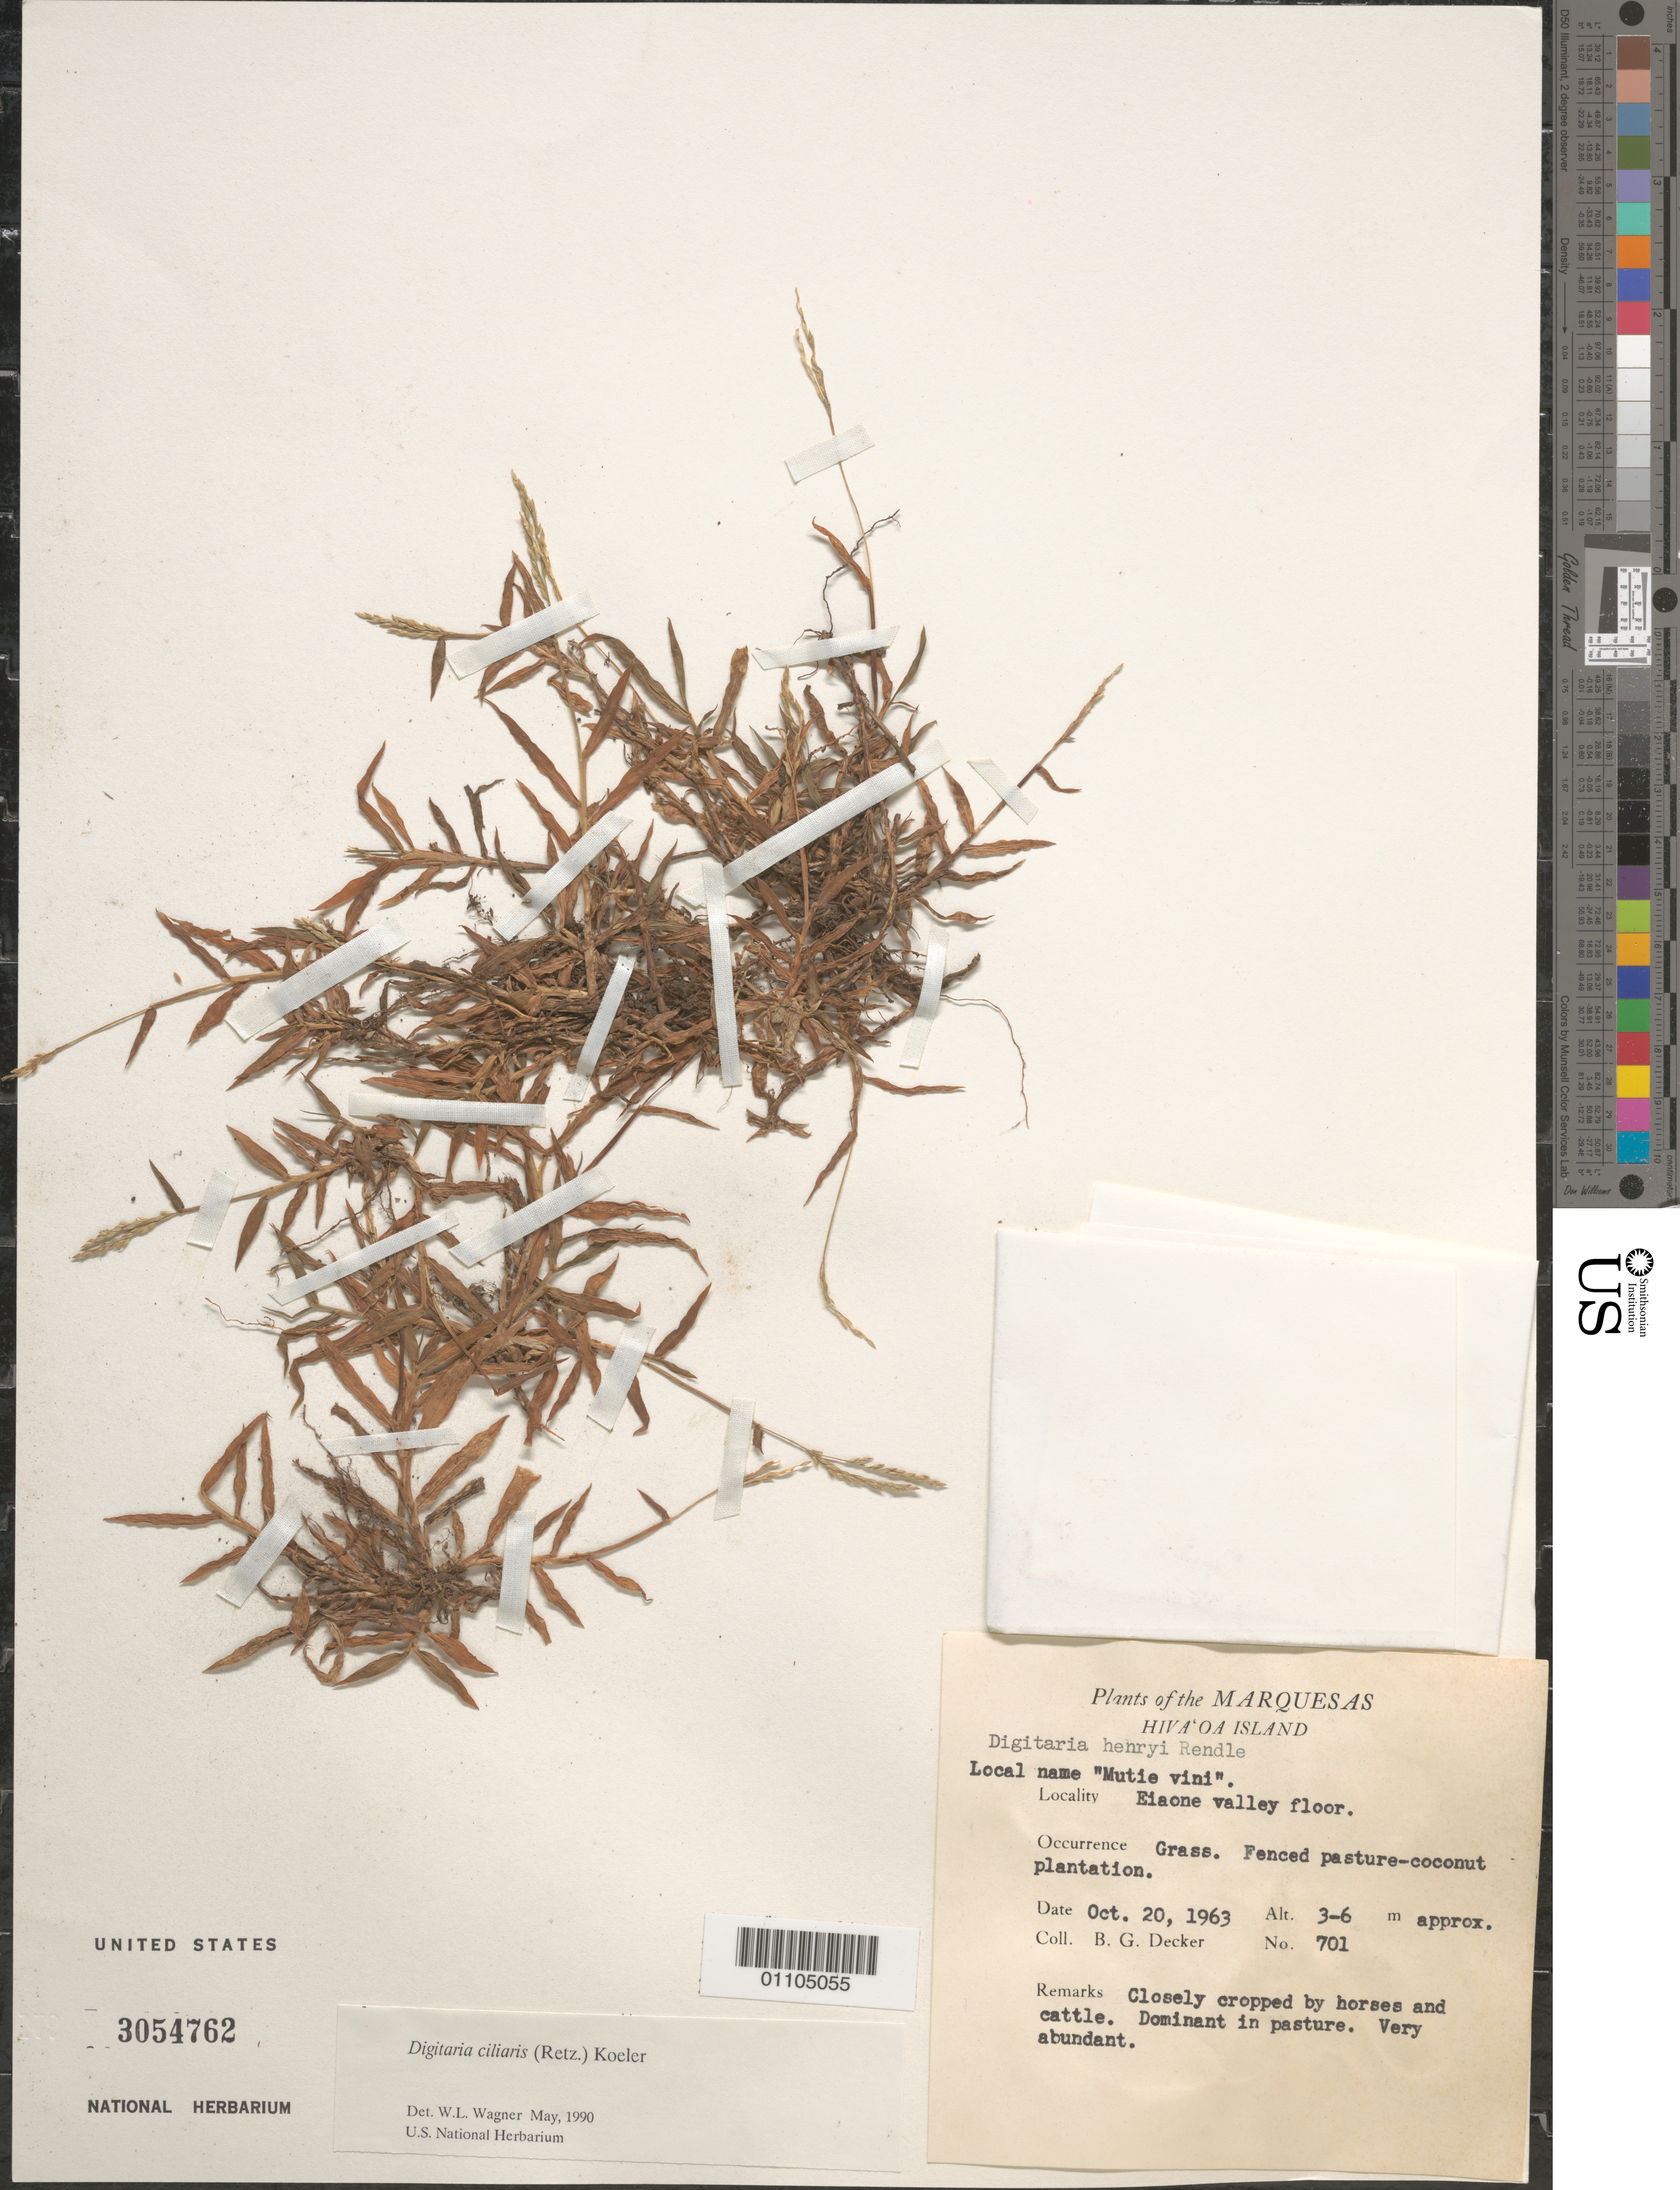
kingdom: Plantae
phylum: Tracheophyta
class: Liliopsida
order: Poales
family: Poaceae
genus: Digitaria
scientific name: Digitaria ciliaris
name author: (Retz.) Koeler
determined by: Wagner, W. L., (BOT), Smithsonian Institution - National Museum of Natural History (UNITED STATES)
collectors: B. G. Decker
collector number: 701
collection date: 1963-10-20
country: French Polynesia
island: Hiva Oa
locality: Eiaone Valley floor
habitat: Fenced pasture-coconut plantation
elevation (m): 3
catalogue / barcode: US 3054762